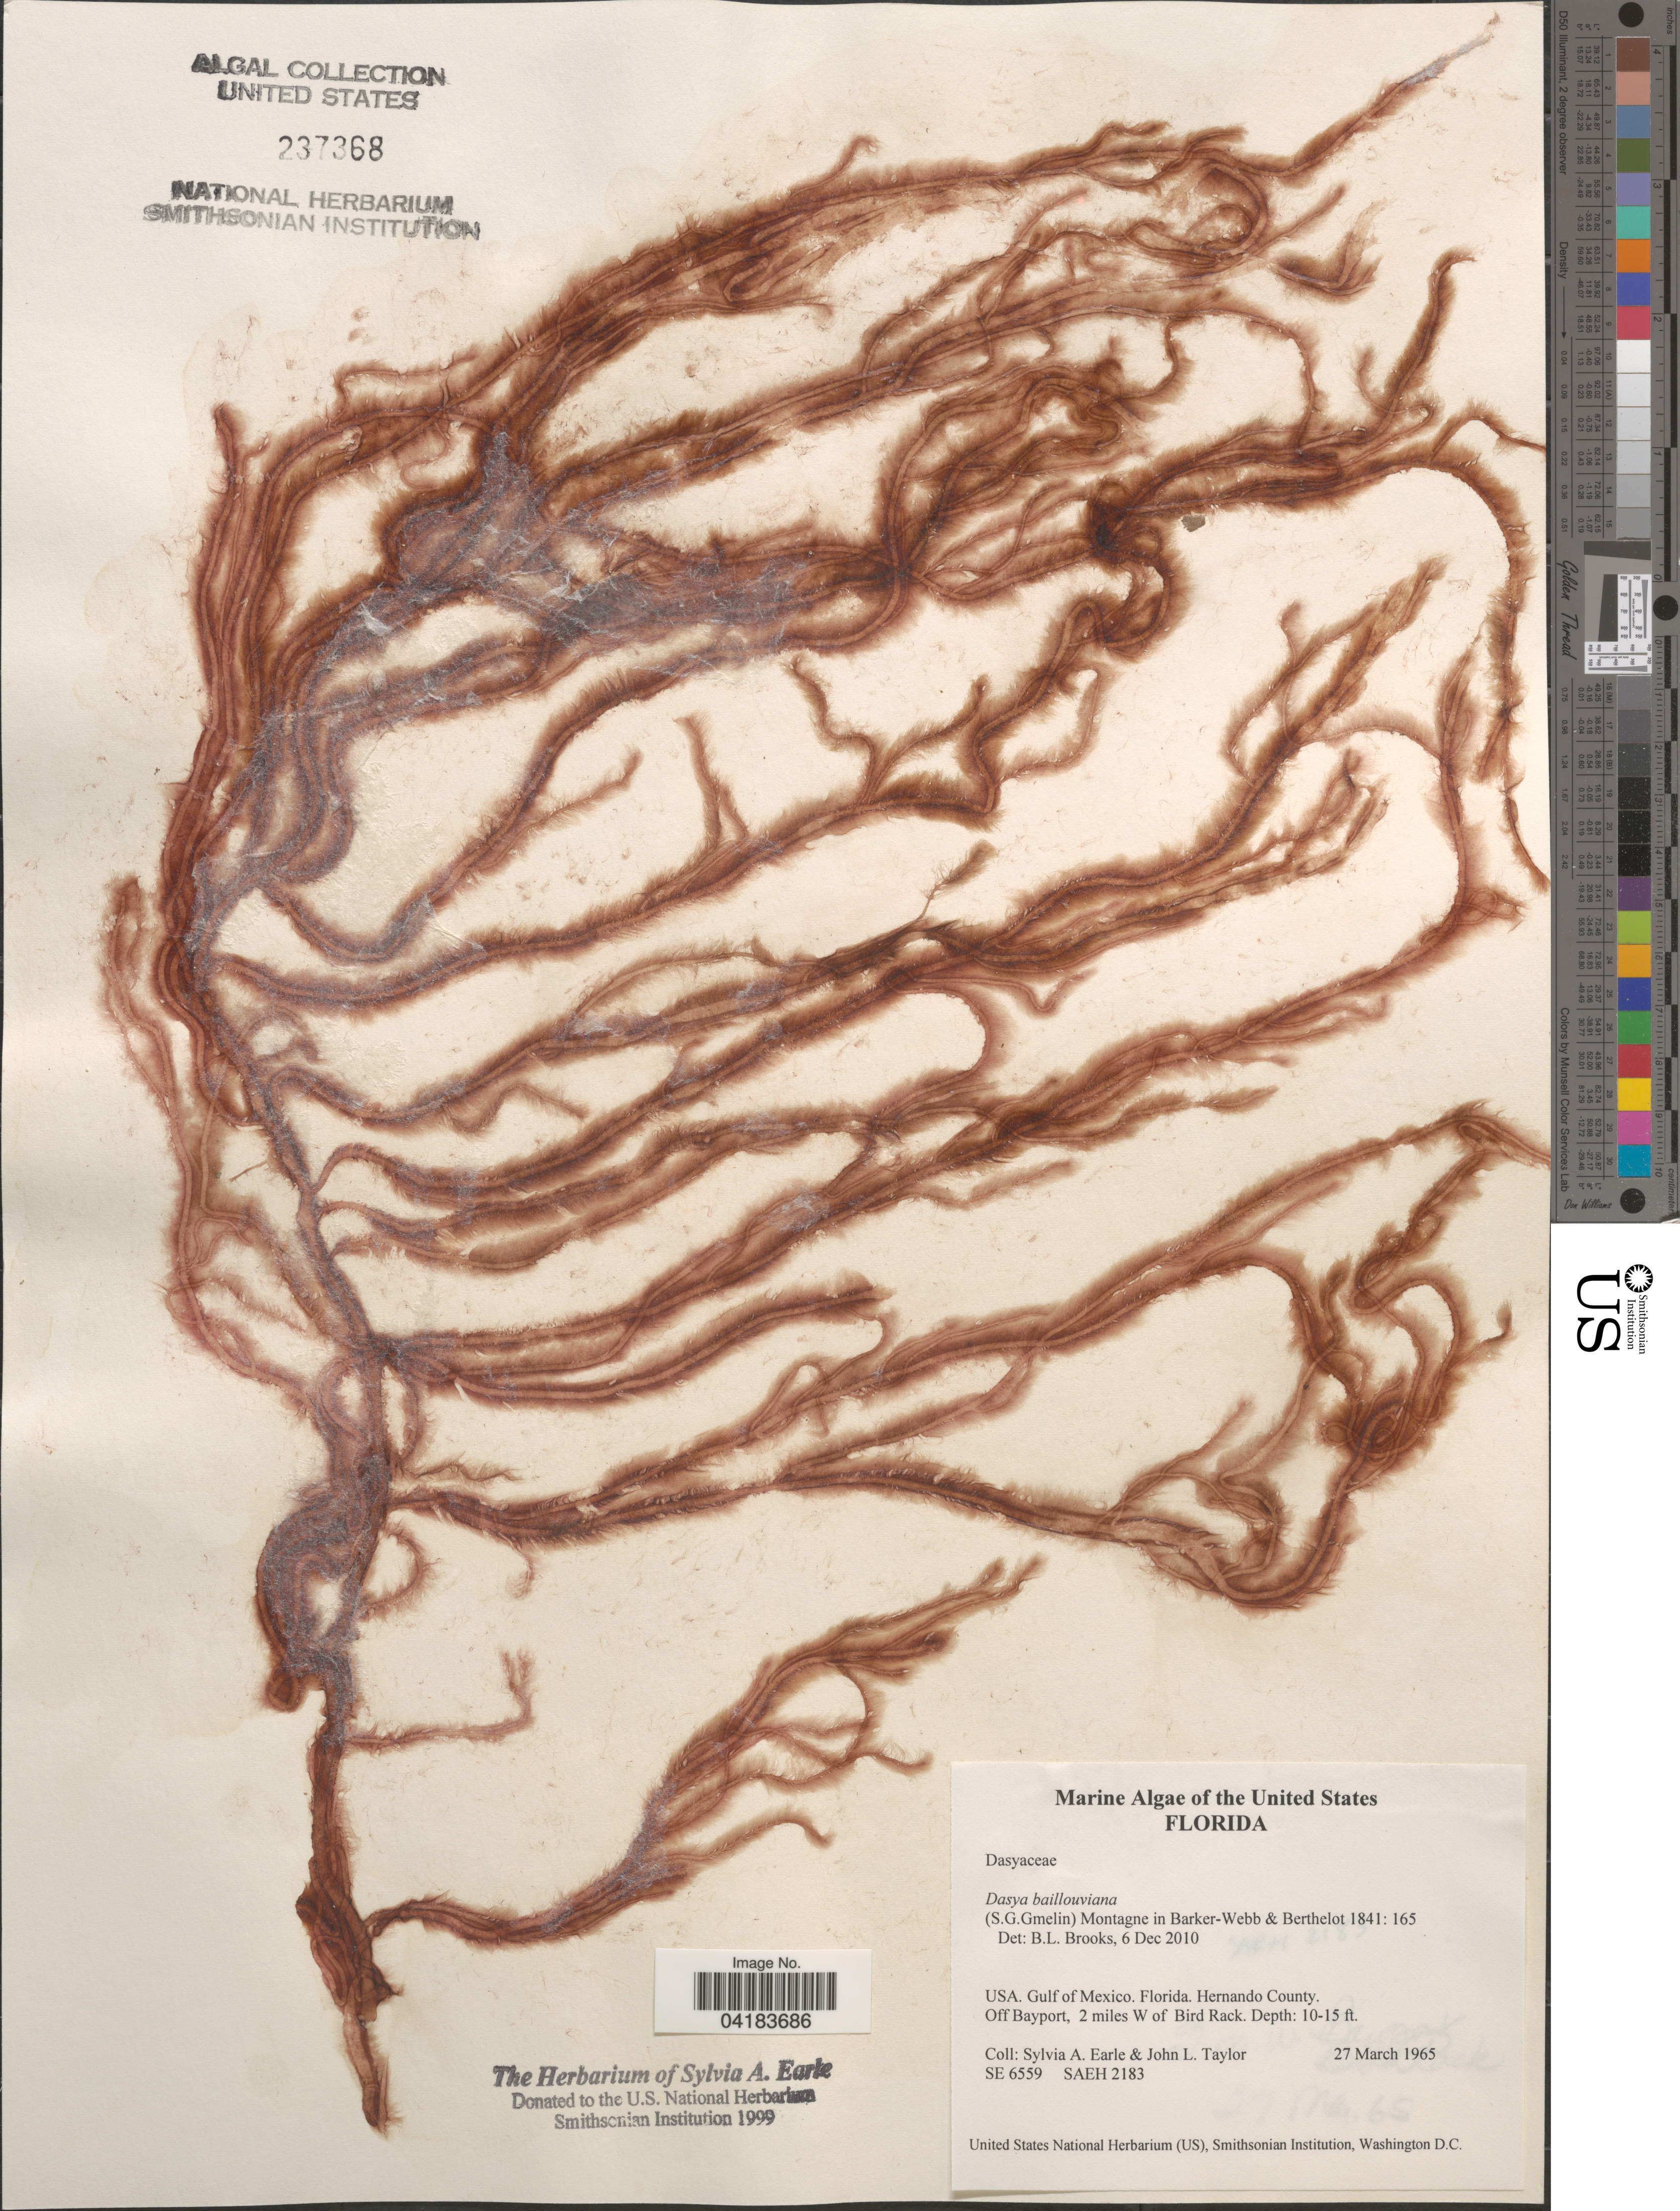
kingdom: Plantae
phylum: Rhodophyta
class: Florideophyceae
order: Ceramiales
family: Dasyaceae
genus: Dasya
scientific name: Dasya baillouviana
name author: (S.G. Gmel.) Mont.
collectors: S. A. Earle & J. L. Taylor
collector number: SE6559/SAEH2183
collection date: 1965-03-27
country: United States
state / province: Florida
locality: Gulf of Mexico. Hernando County. Off Bayport, 2 miles W of Bird Rack.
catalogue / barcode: US 237368